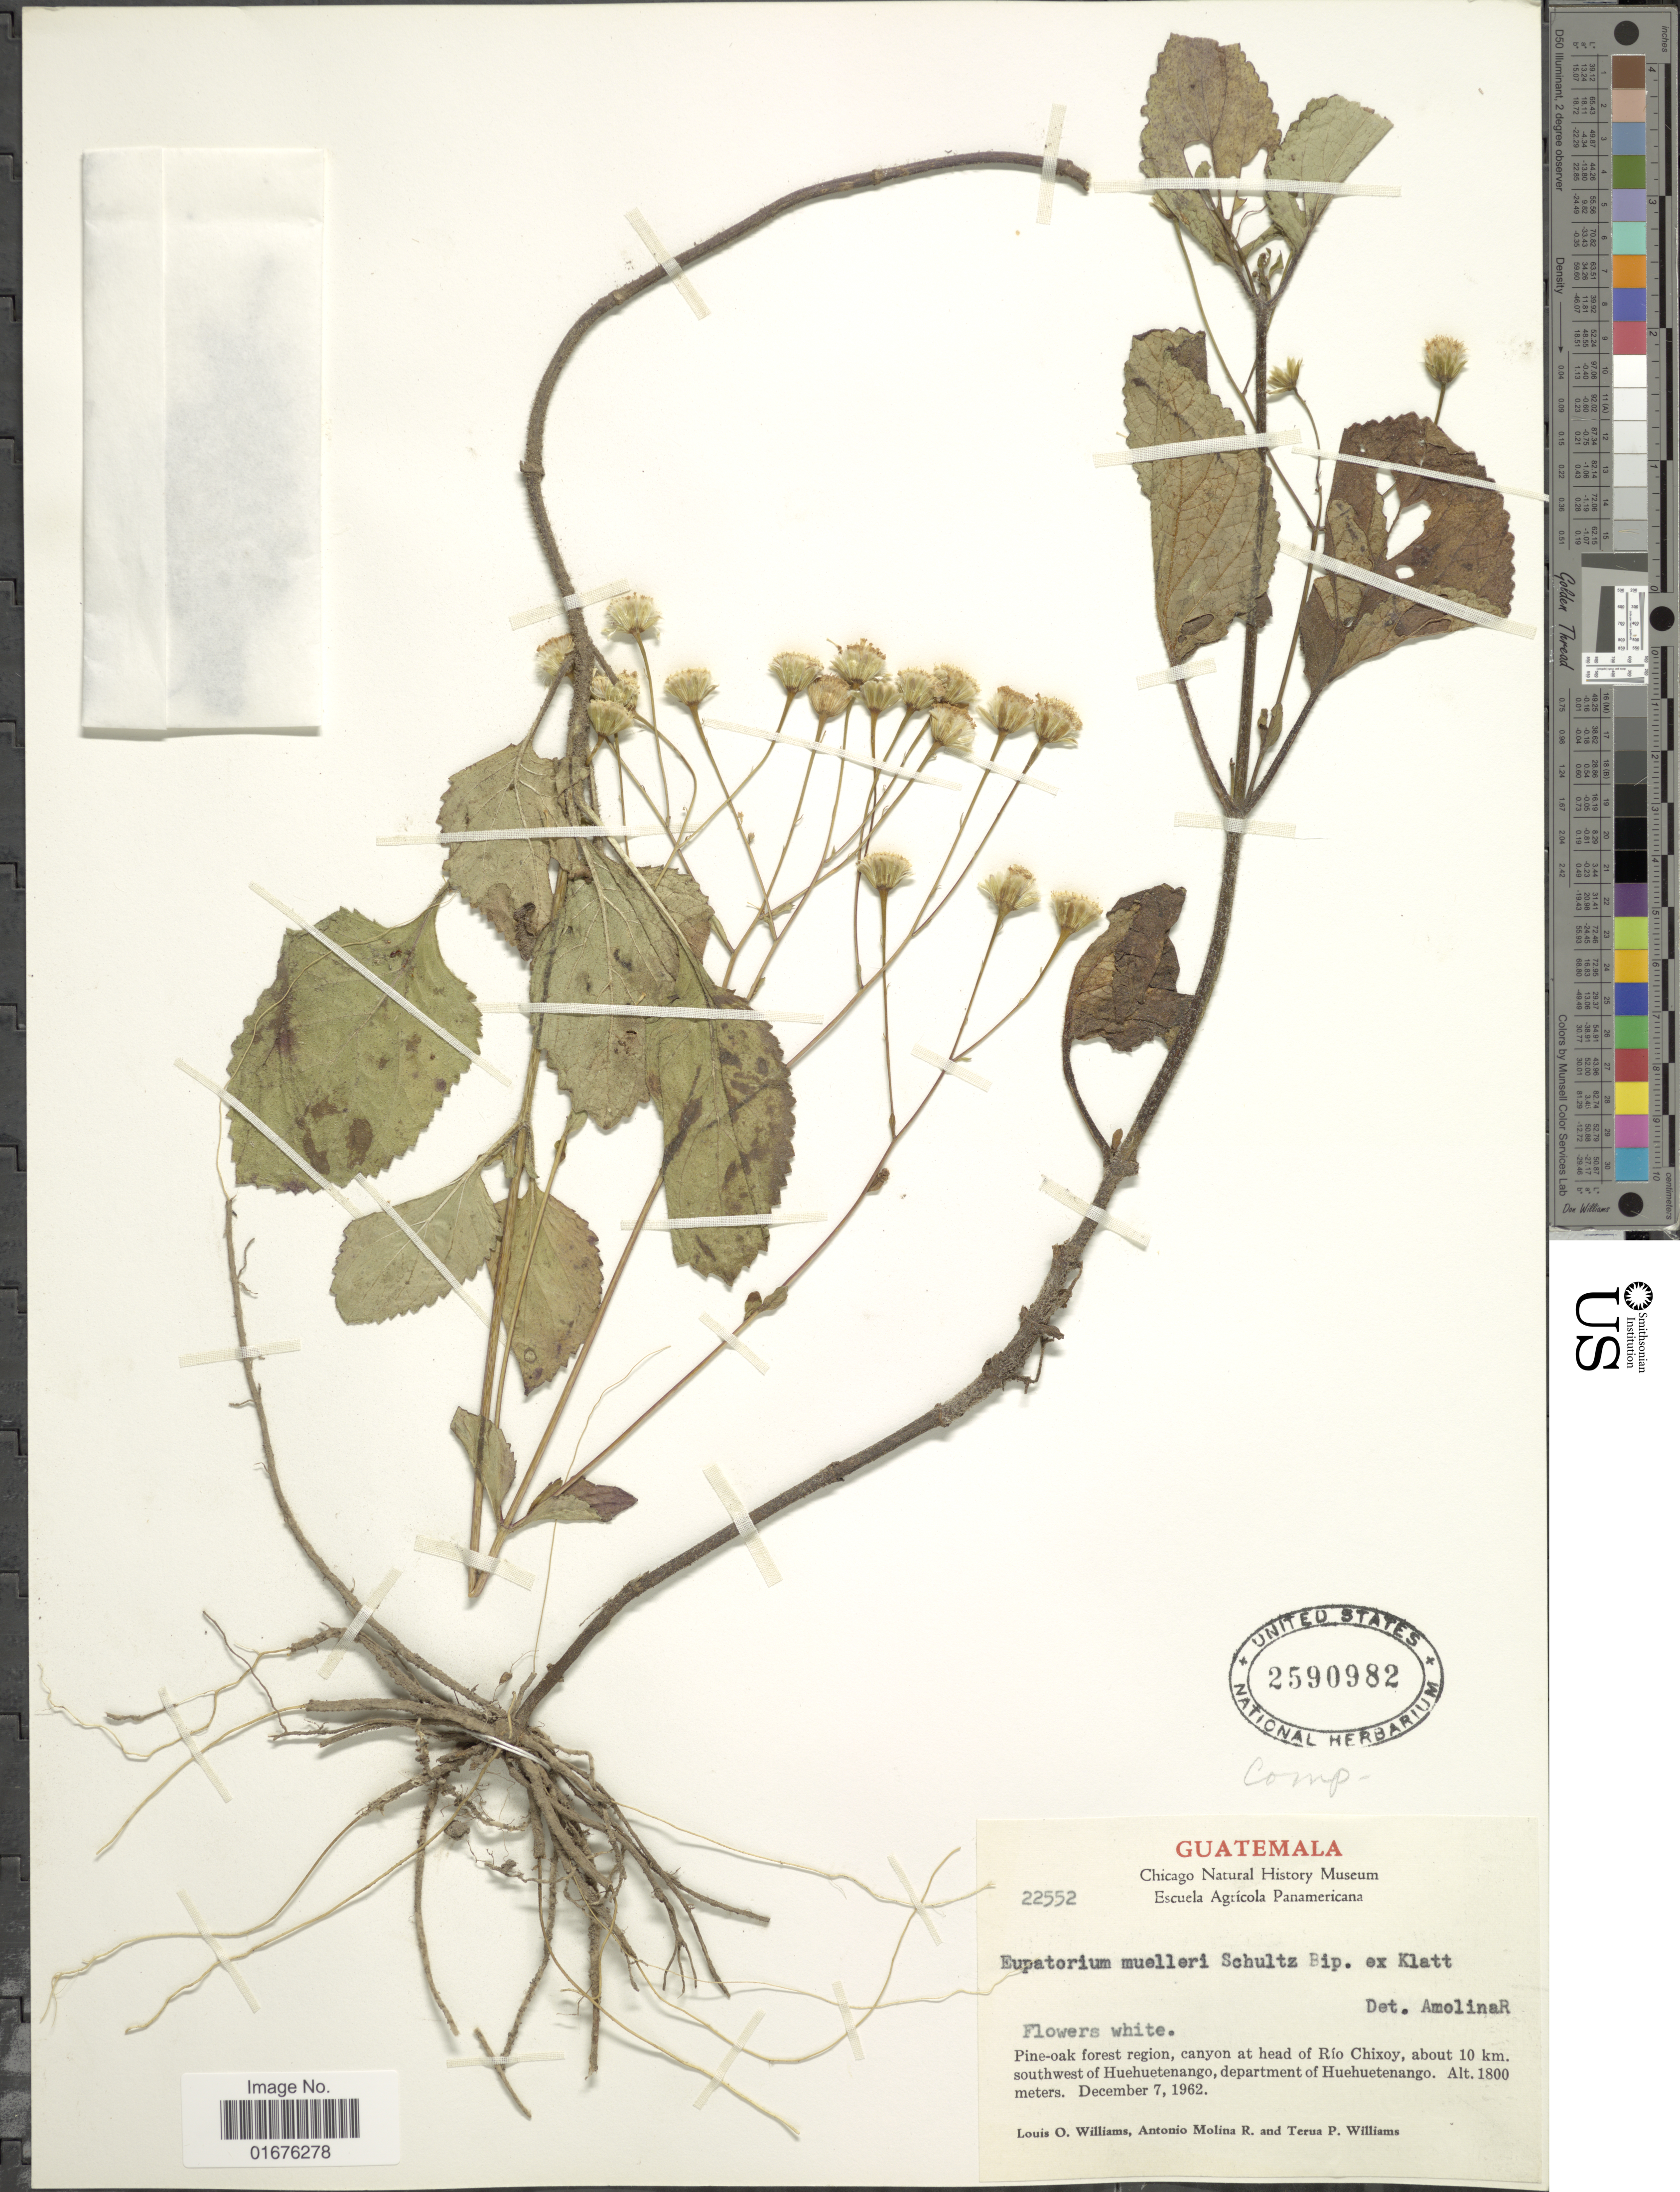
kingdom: Plantae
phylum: Tracheophyta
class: Magnoliopsida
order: Asterales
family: Asteraceae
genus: Ageratina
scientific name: Ageratina muelleri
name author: (Sch. Bip. ex Klatt) R.M. King & H. Rob.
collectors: L. O. Williams, A. Molina R. & T. P. Williams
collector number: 22552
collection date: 1962-12-07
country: Guatemala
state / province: Huehuetenango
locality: Pine-oak forest region, canyon at head of Río Chixoy, about 10 km. southwest of Huehuetenango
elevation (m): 1800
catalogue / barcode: US 2590982